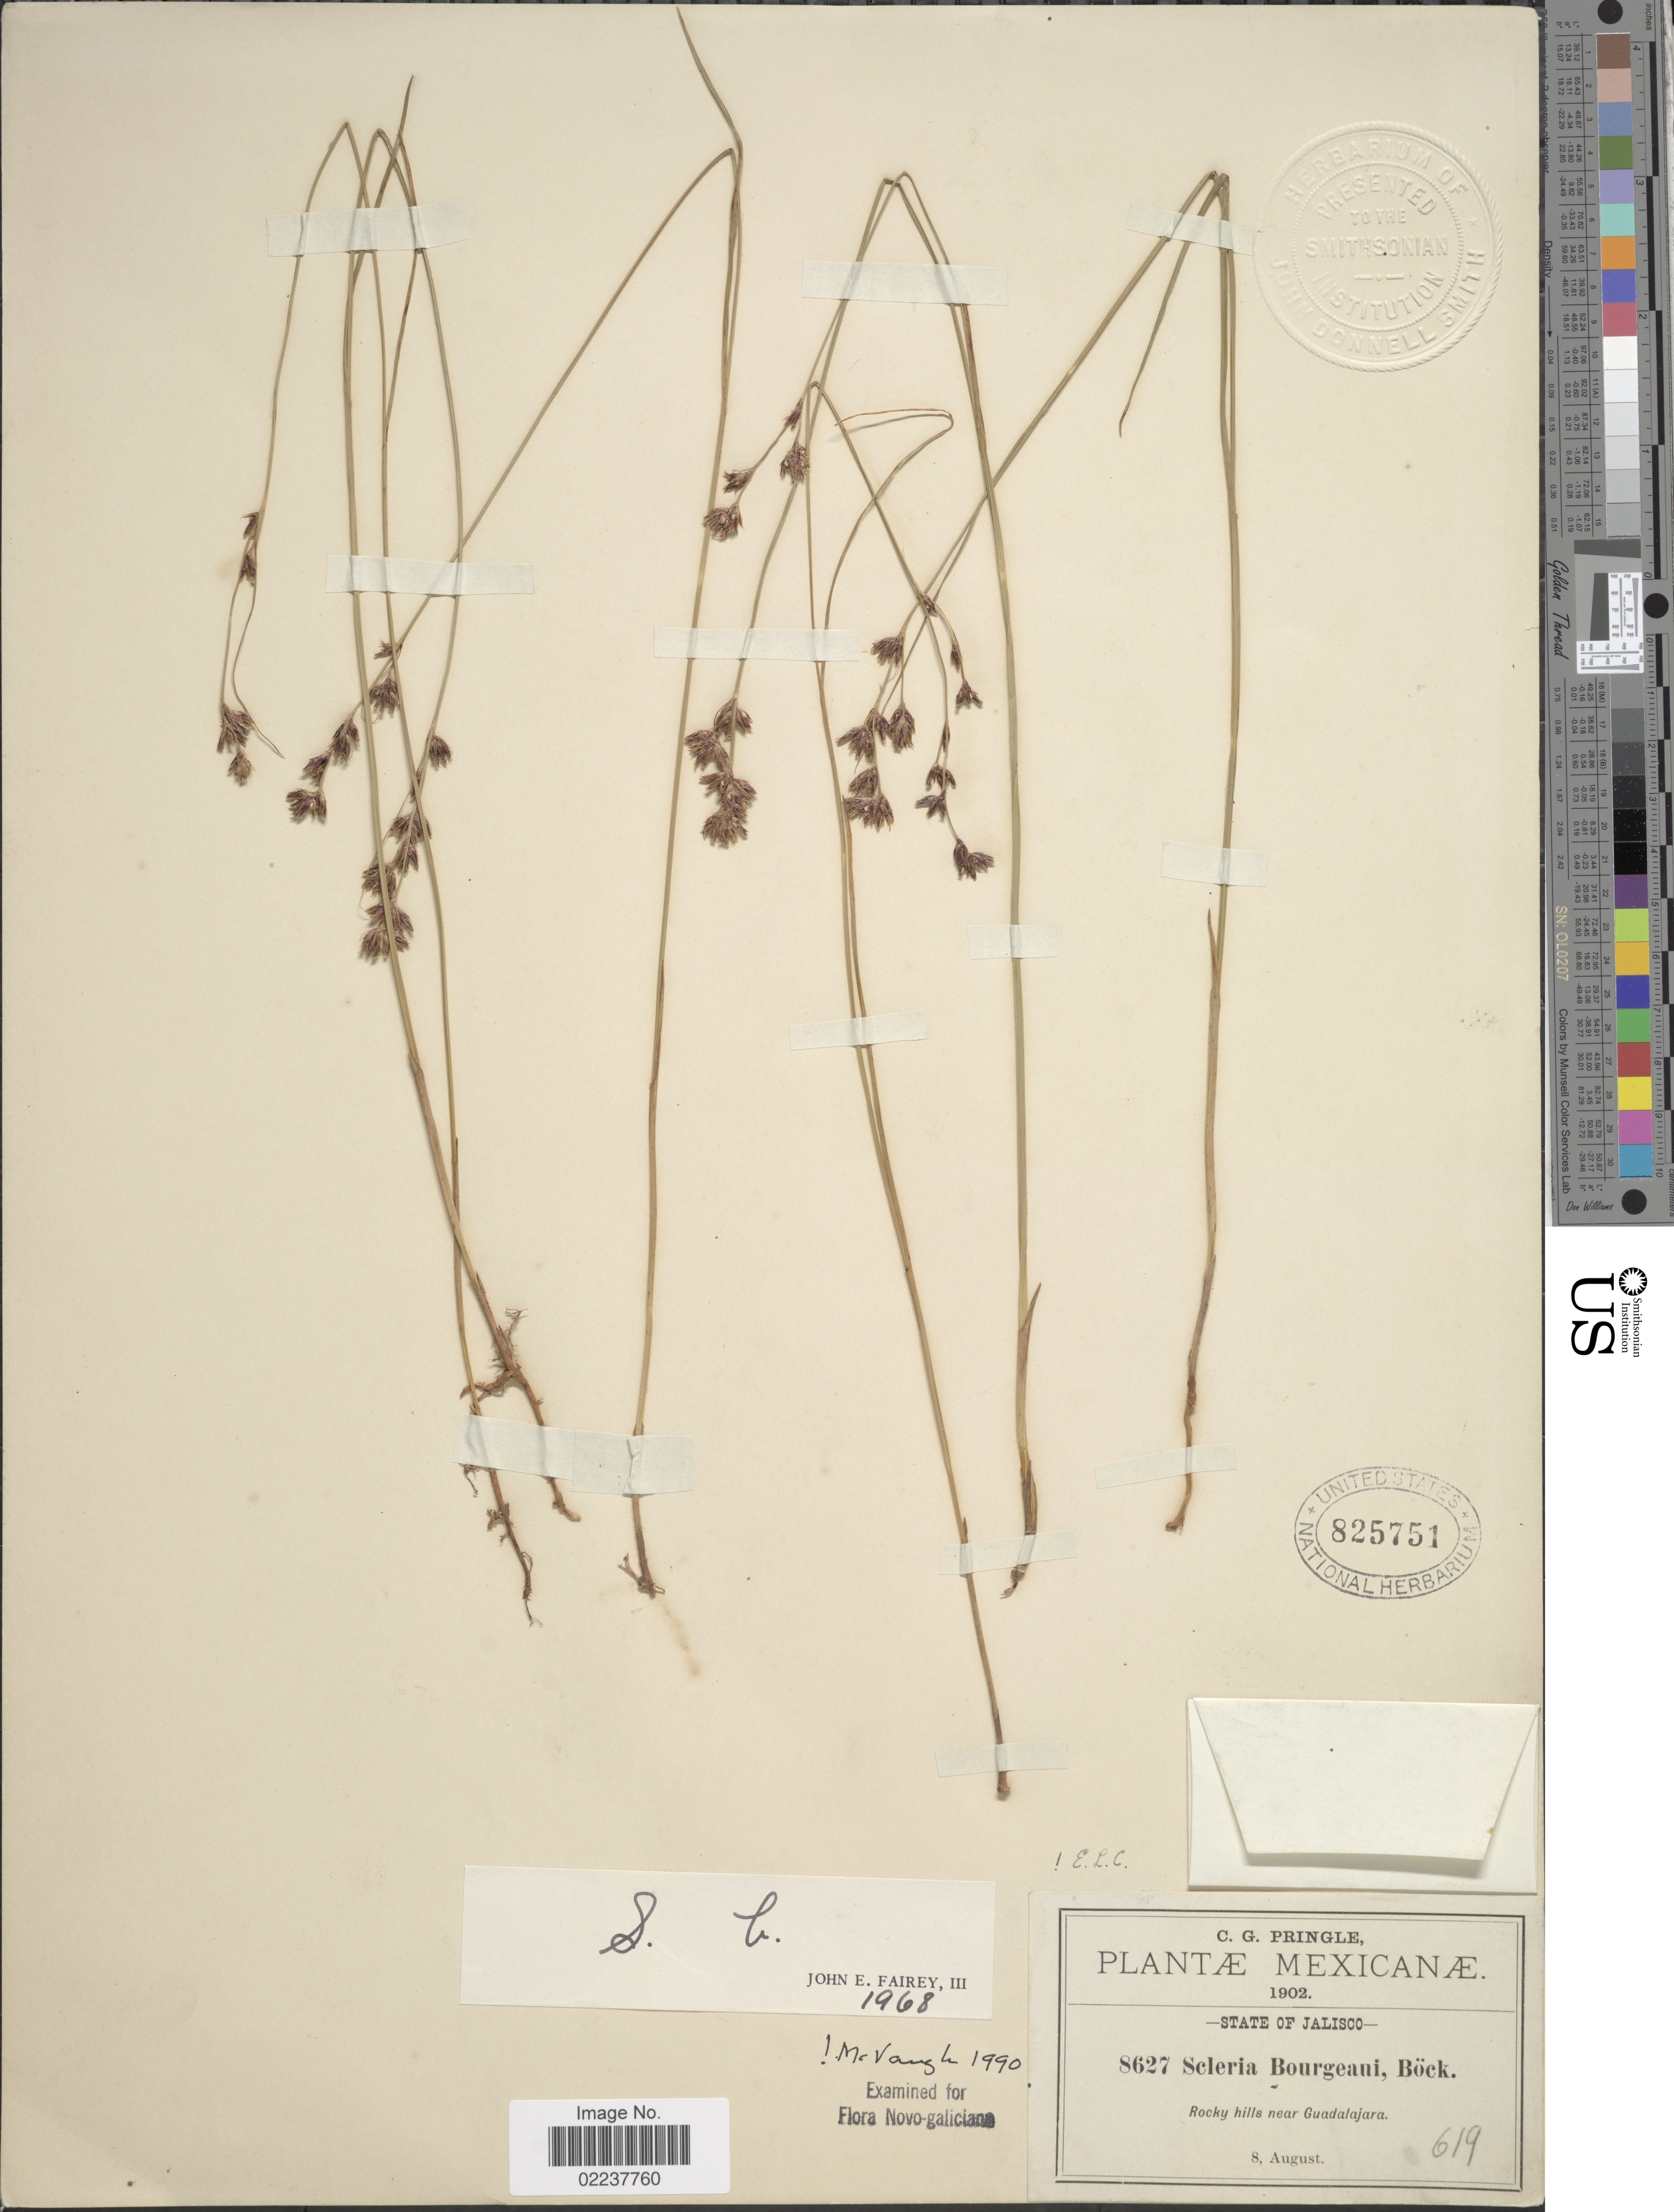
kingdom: Plantae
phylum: Tracheophyta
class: Liliopsida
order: Poales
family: Cyperaceae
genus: Scleria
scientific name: Scleria bourgeaui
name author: Boeckeler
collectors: C. G. Pringle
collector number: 8627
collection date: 1902-08-08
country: Mexico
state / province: Jalisco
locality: Near Guadalajara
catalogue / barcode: US 825751